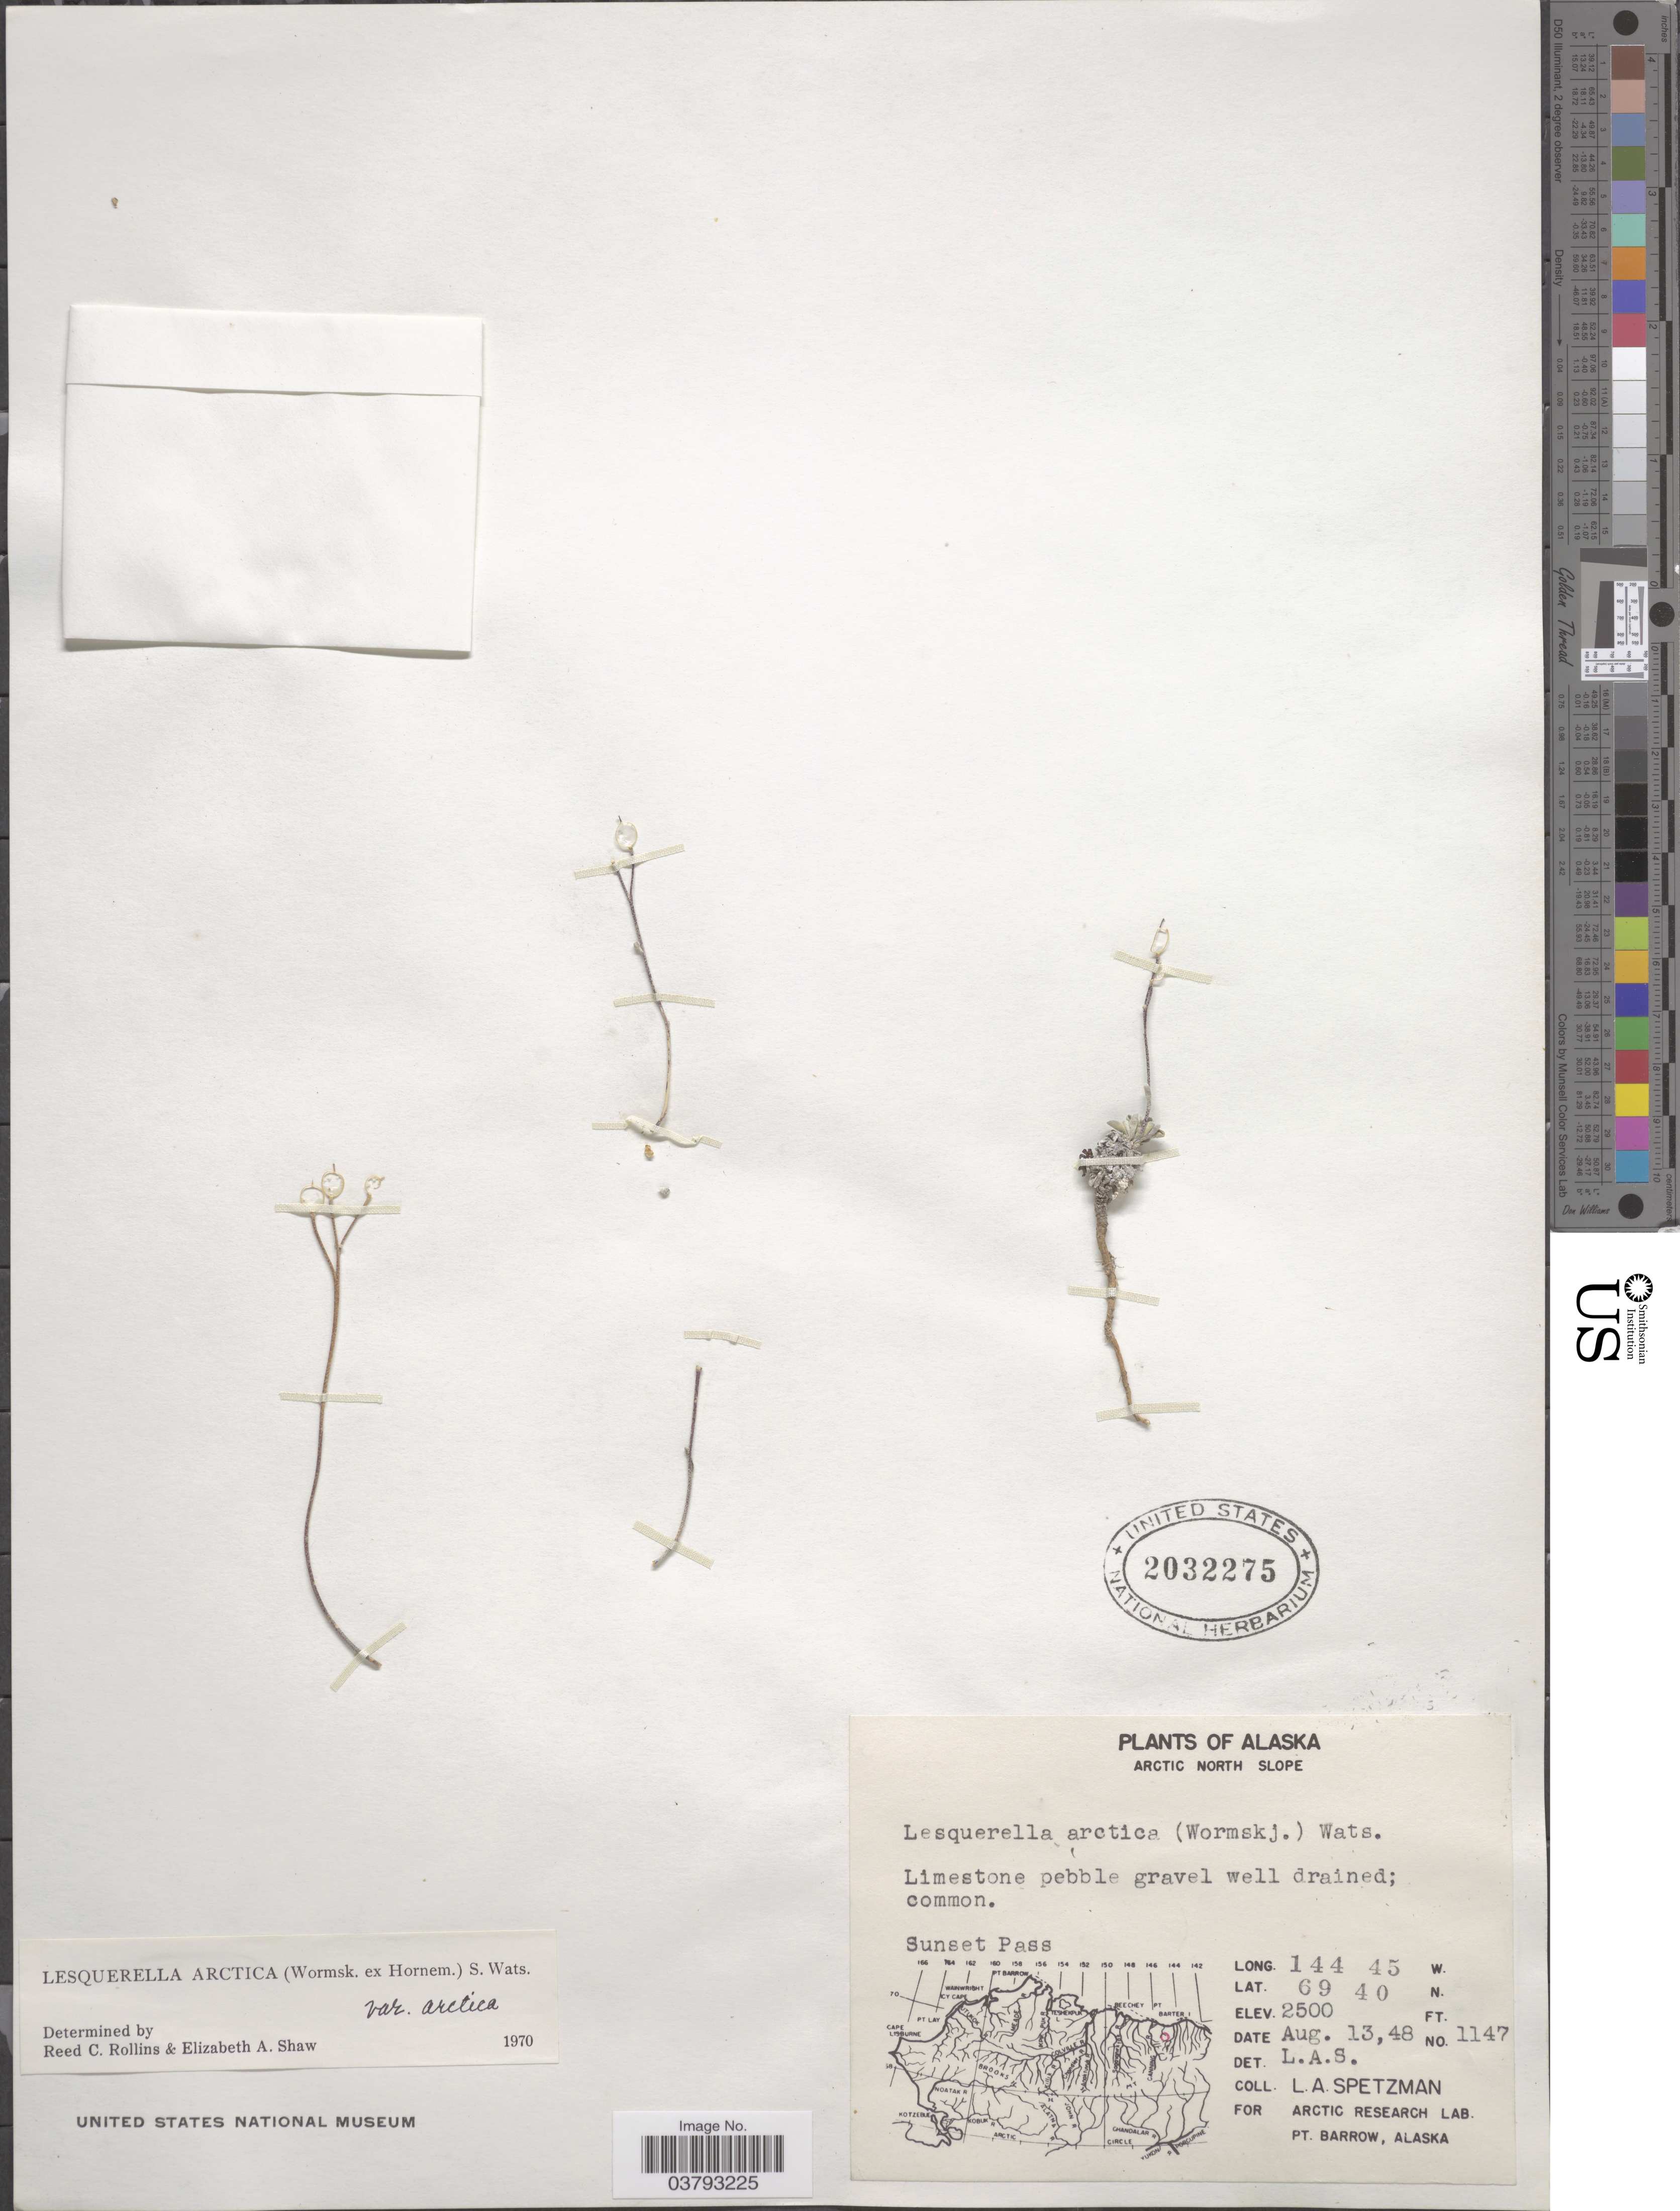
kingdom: Plantae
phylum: Tracheophyta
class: Magnoliopsida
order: Brassicales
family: Brassicaceae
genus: Lesquerella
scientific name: Lesquerella arctica var. arctica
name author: (Wormsk. ex Hornem.) S. Watson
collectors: L. Spetzman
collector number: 1147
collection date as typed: Transcribed d/m/y: 13/8/48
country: United States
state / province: Alaska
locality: Arctic North Slope. Sunset Pass.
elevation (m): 762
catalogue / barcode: US 2032275